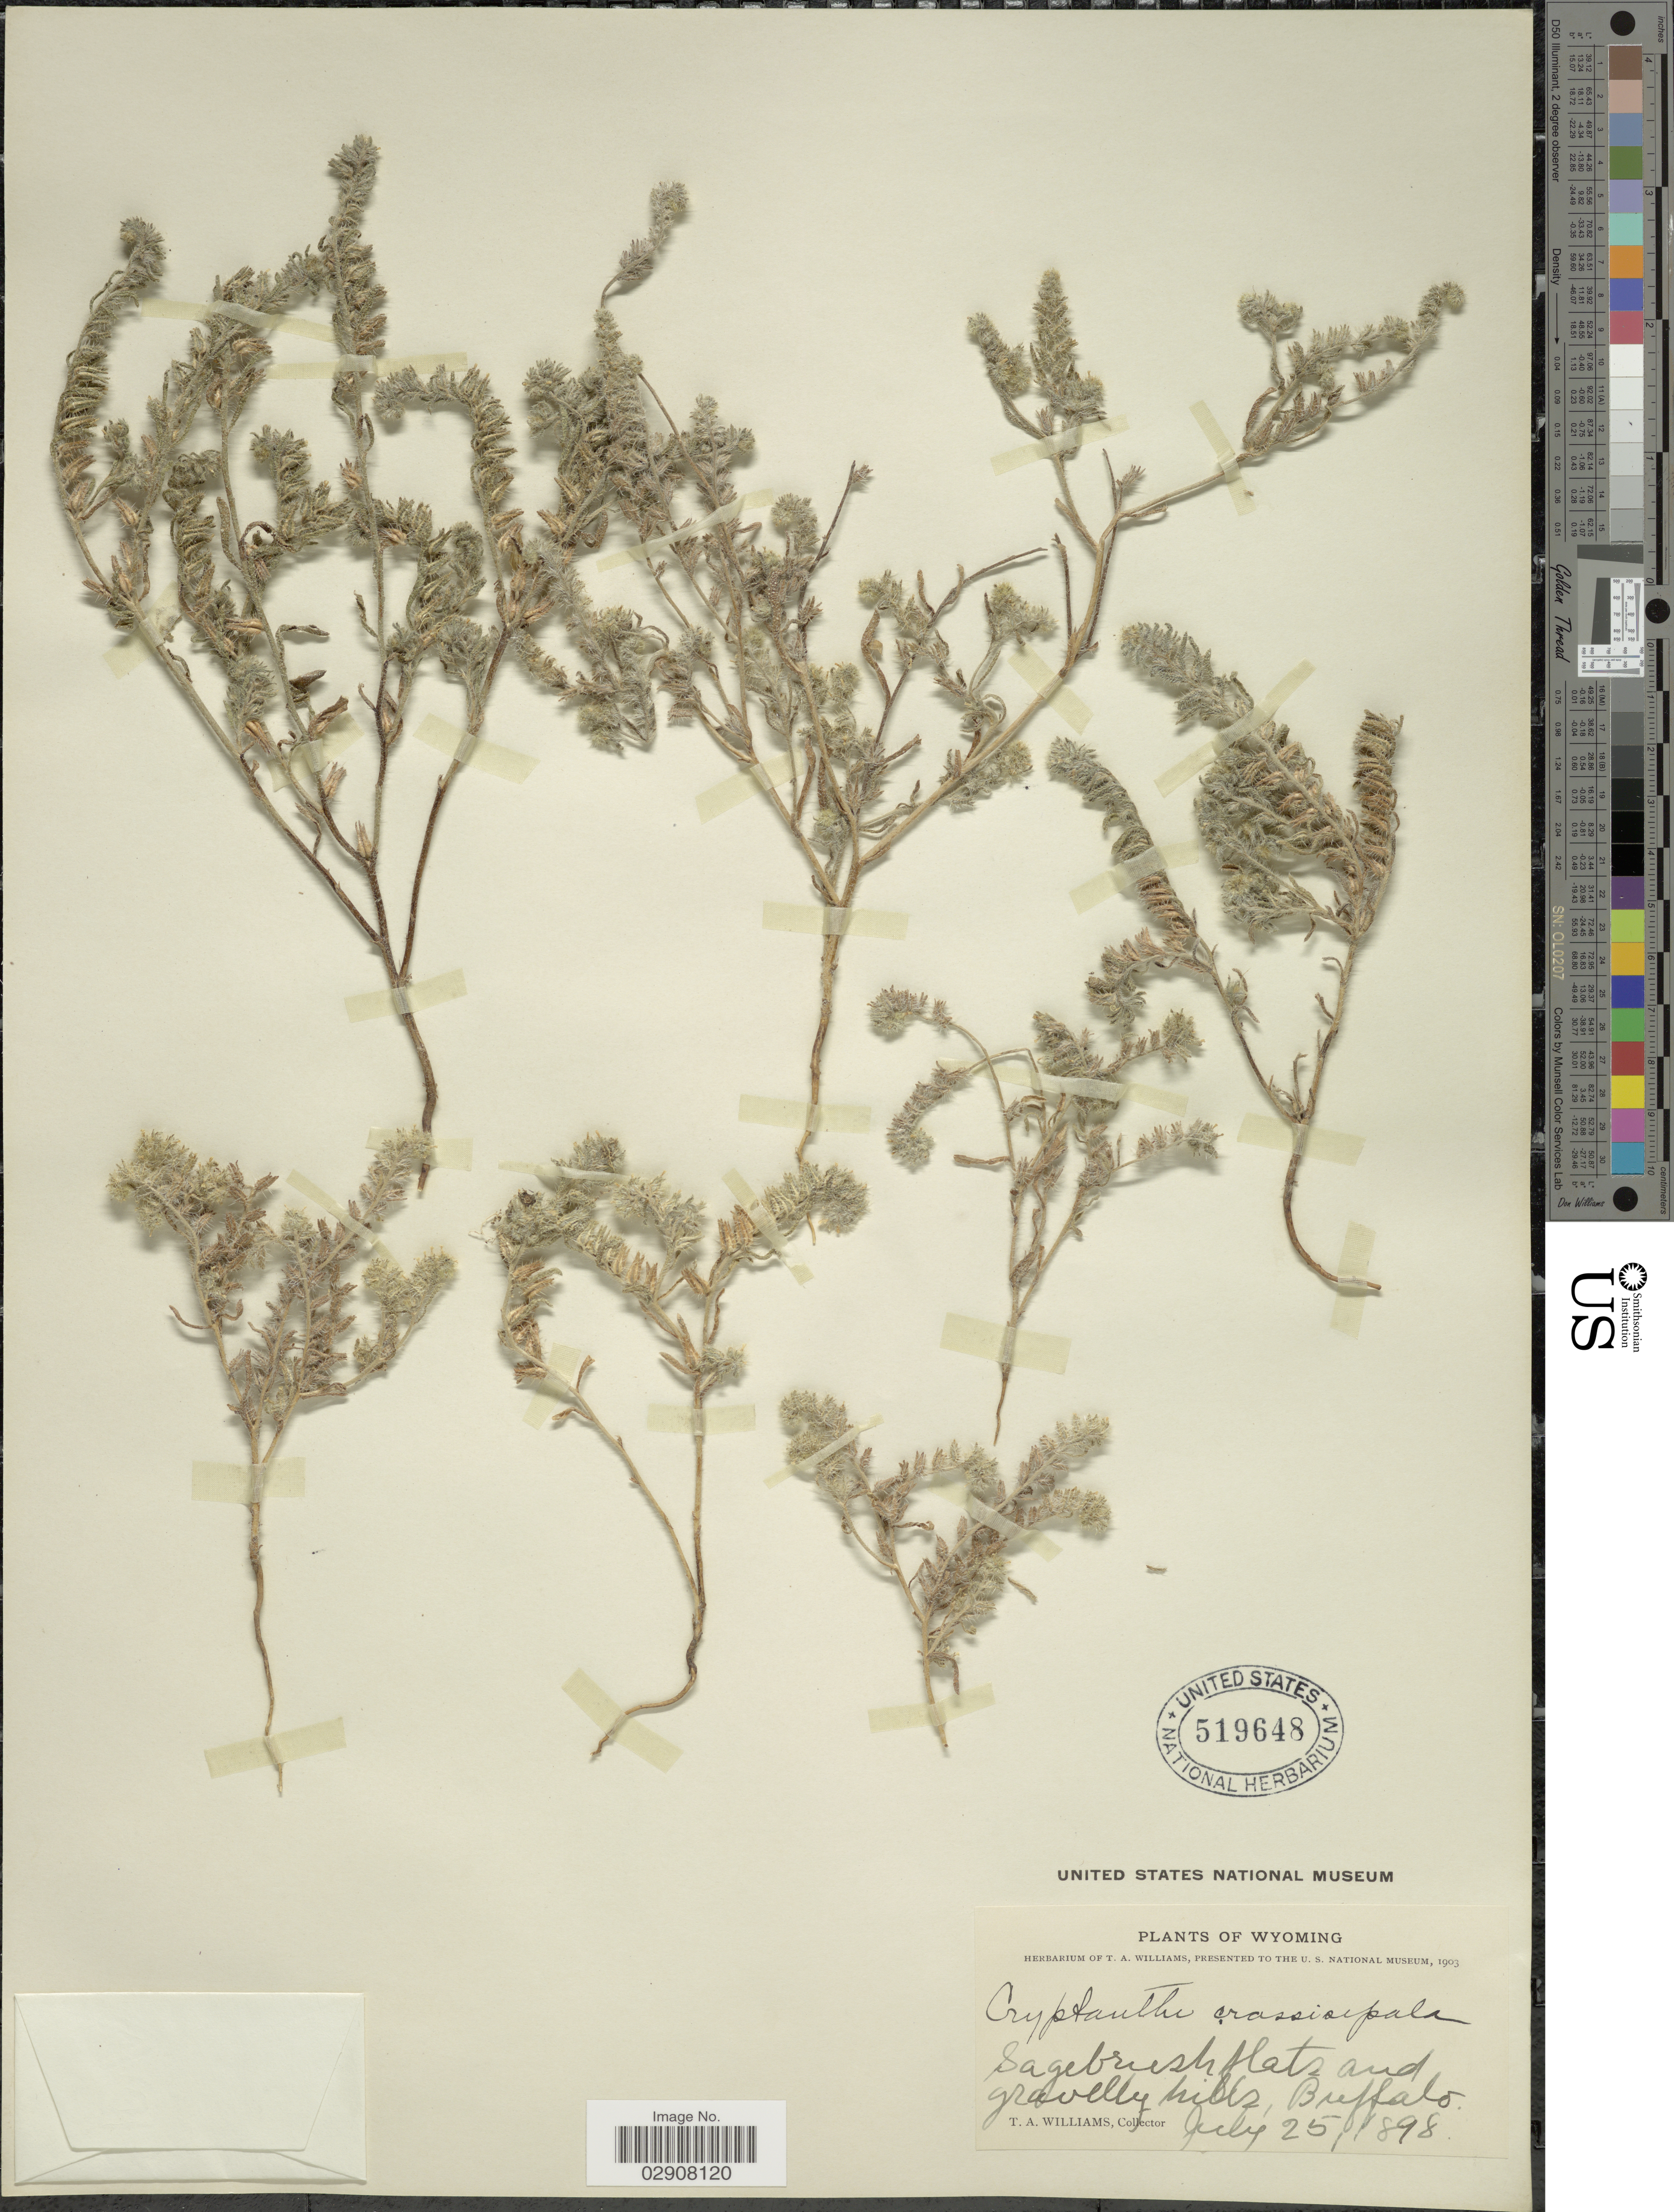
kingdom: Plantae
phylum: Tracheophyta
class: Magnoliopsida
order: Boraginales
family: Boraginaceae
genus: Cryptantha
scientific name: Cryptantha minima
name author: Rydb.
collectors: T. Williams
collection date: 1898-07-25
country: United States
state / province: Wyoming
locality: Sagebrush flats and gravelly hills, Buffalo.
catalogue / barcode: US 519648